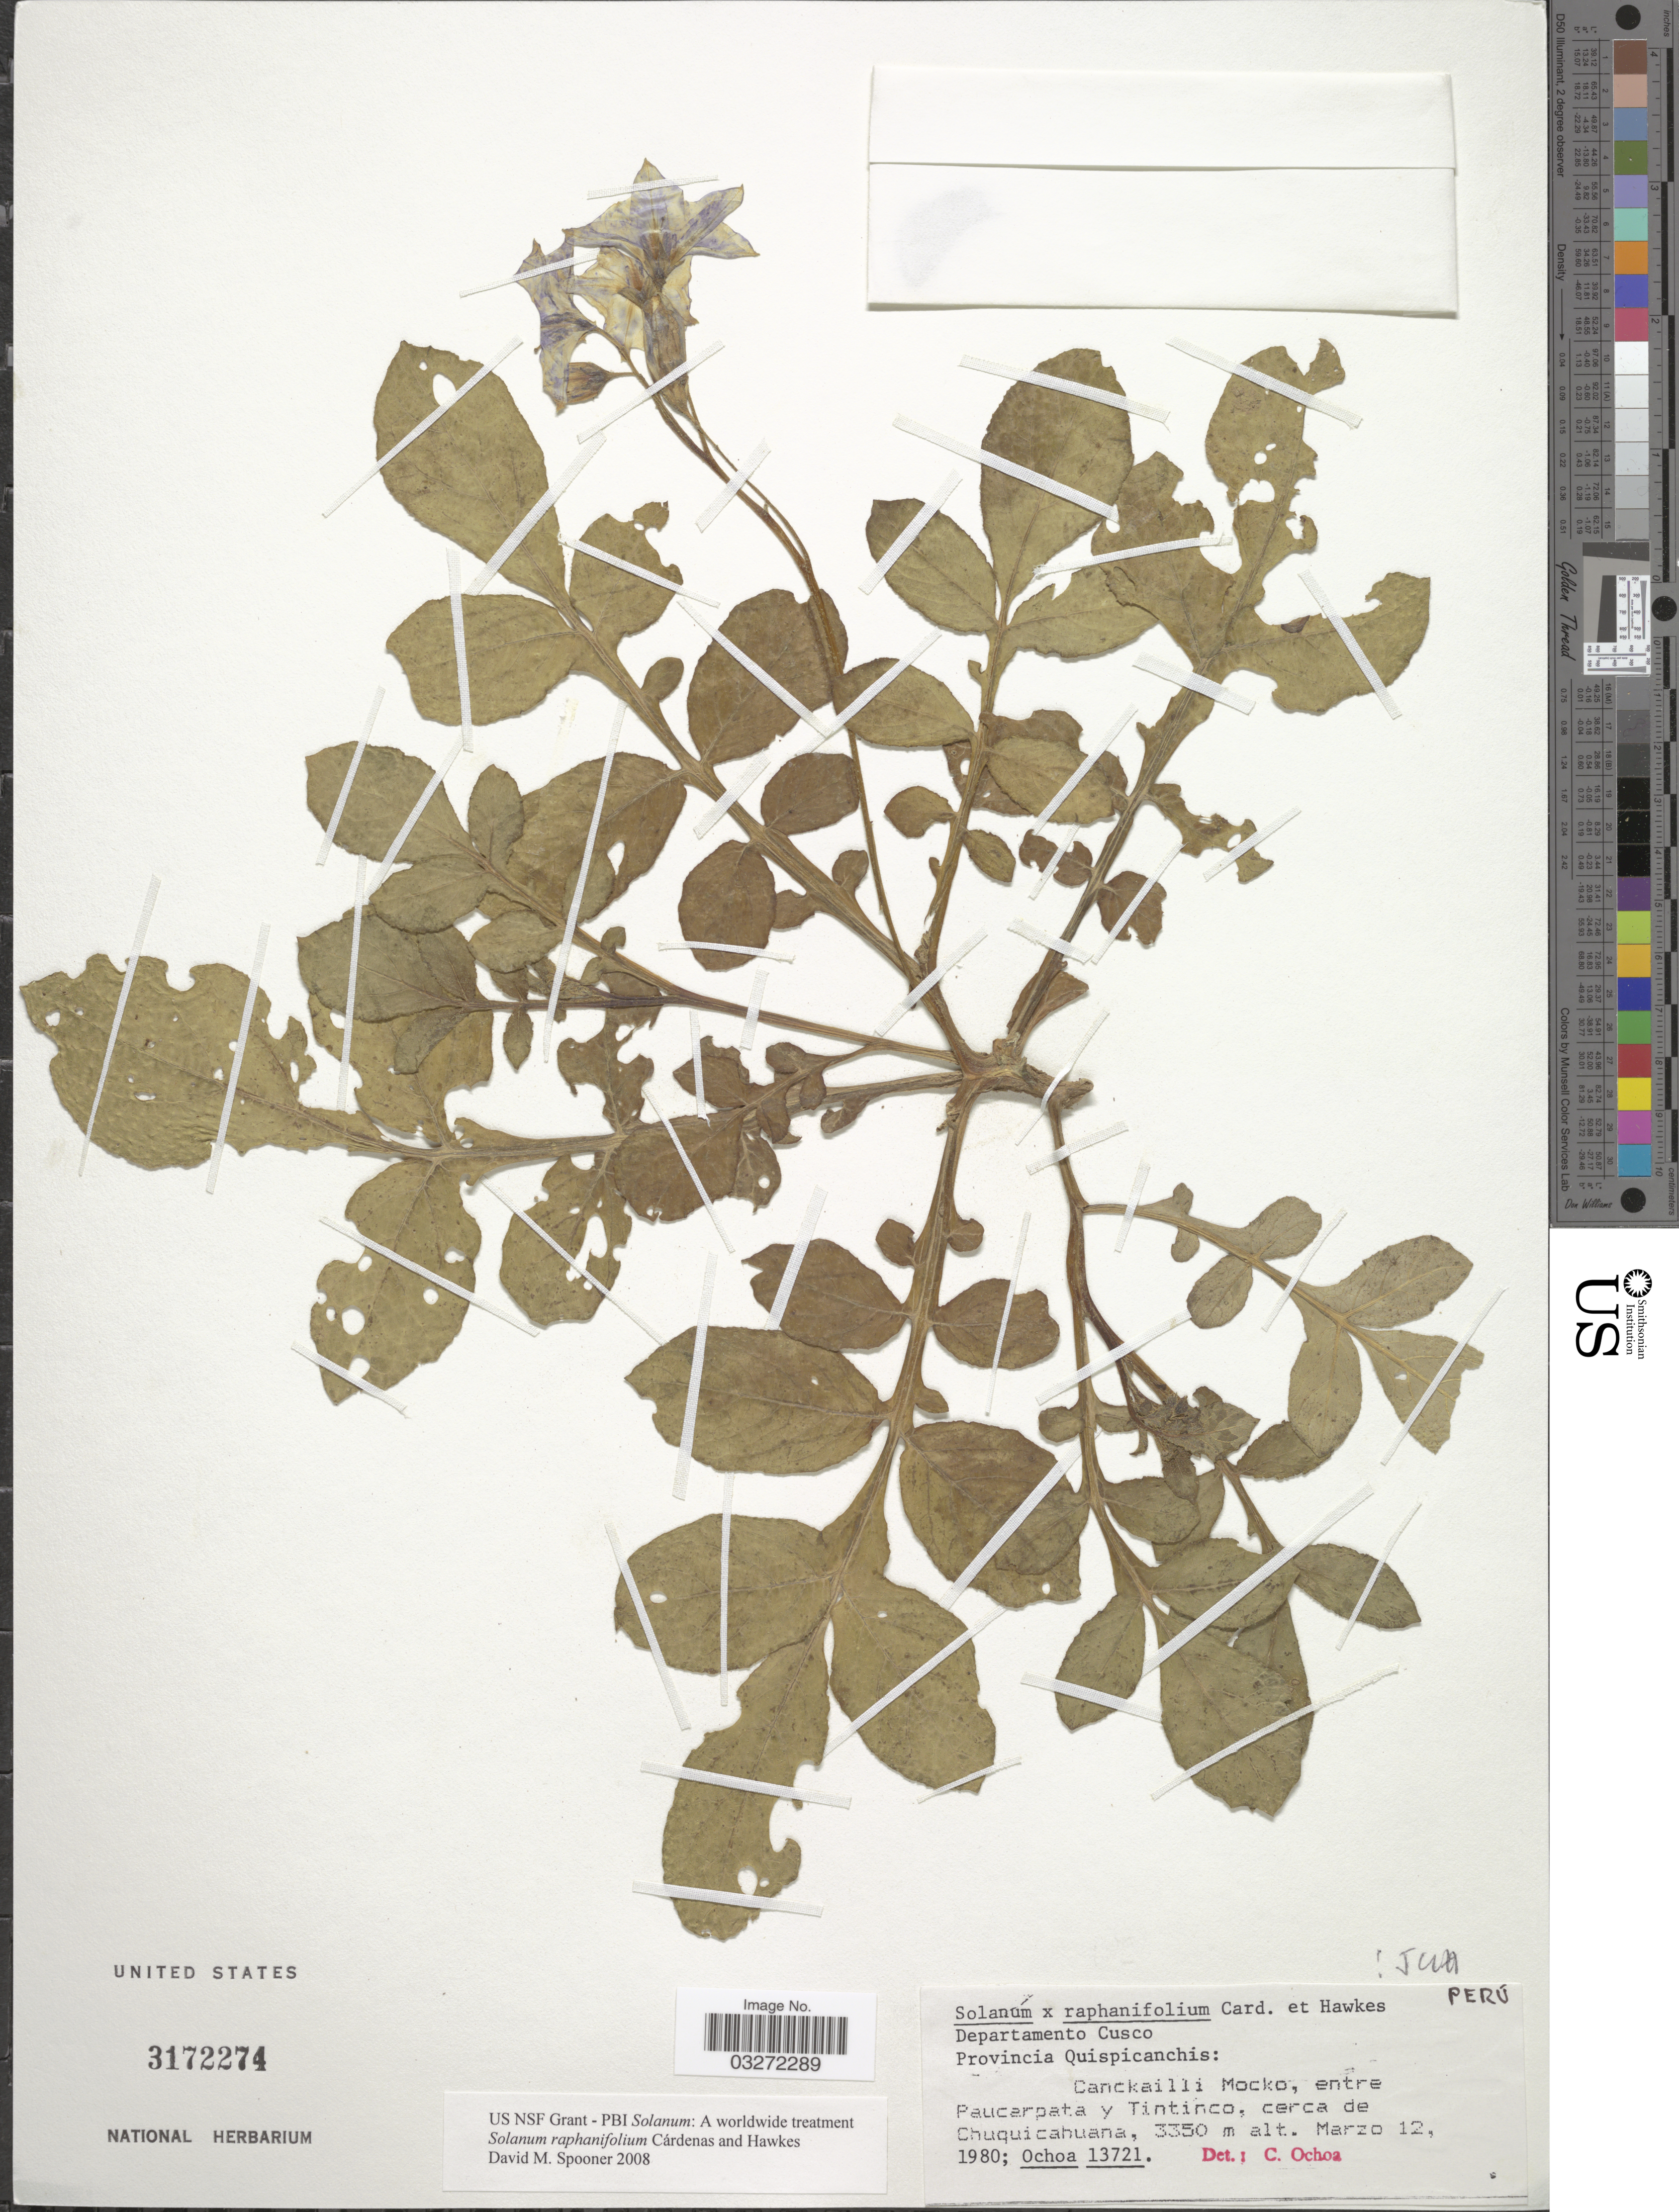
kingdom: Plantae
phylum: Tracheophyta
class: Magnoliopsida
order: Solanales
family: Solanaceae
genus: Solanum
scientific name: Solanum raphanifolium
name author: Cárdenas & Hawkes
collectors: -. Ochoa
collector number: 13721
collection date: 1980-03-12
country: Peru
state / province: Cusco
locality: Departamento Cusco, Provincia Quispicanchis: Canckailli Mocko, entre Paucarpata y Tintinco, cerca de Chuquicahuana.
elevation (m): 3350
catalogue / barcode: US 3172274